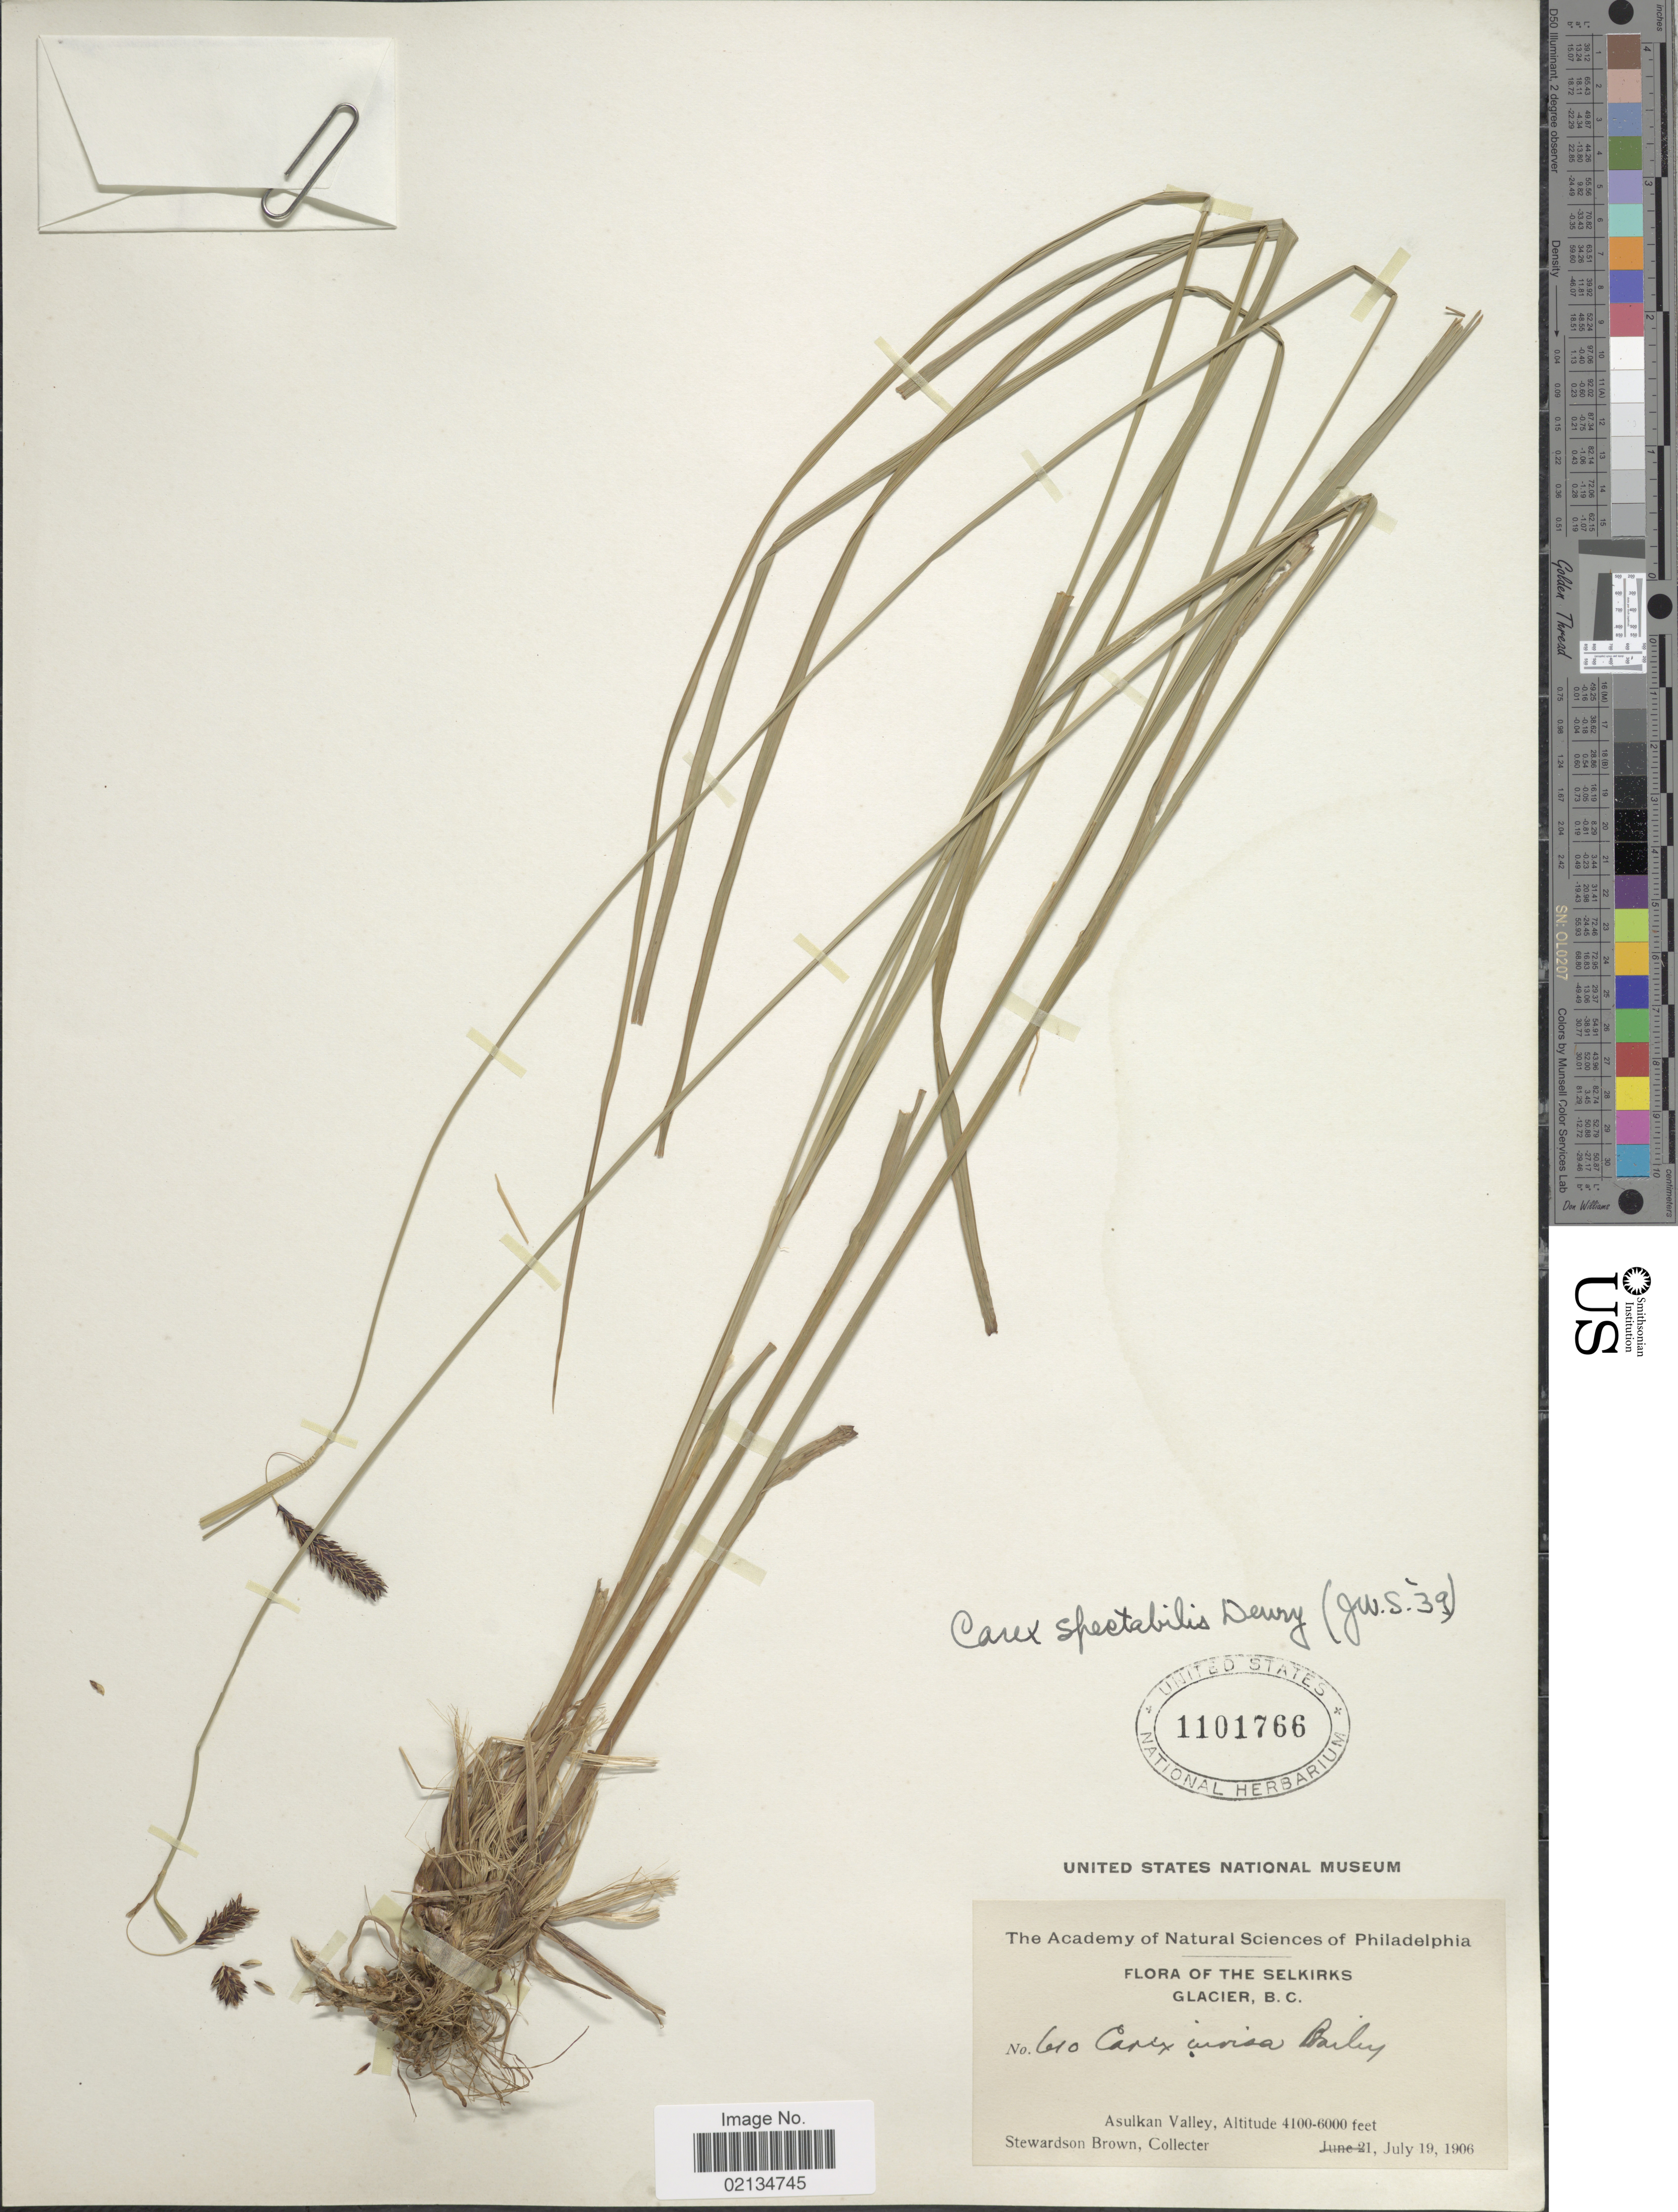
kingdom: Plantae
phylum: Tracheophyta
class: Liliopsida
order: Poales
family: Cyperaceae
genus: Carex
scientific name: Carex spectabilis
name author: Dewey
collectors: S. Brown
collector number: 610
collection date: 1906-07-19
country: Canada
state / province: British Columbia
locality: Selkirks, Glacier. Asulkan Valley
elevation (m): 1250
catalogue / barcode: US 1101766